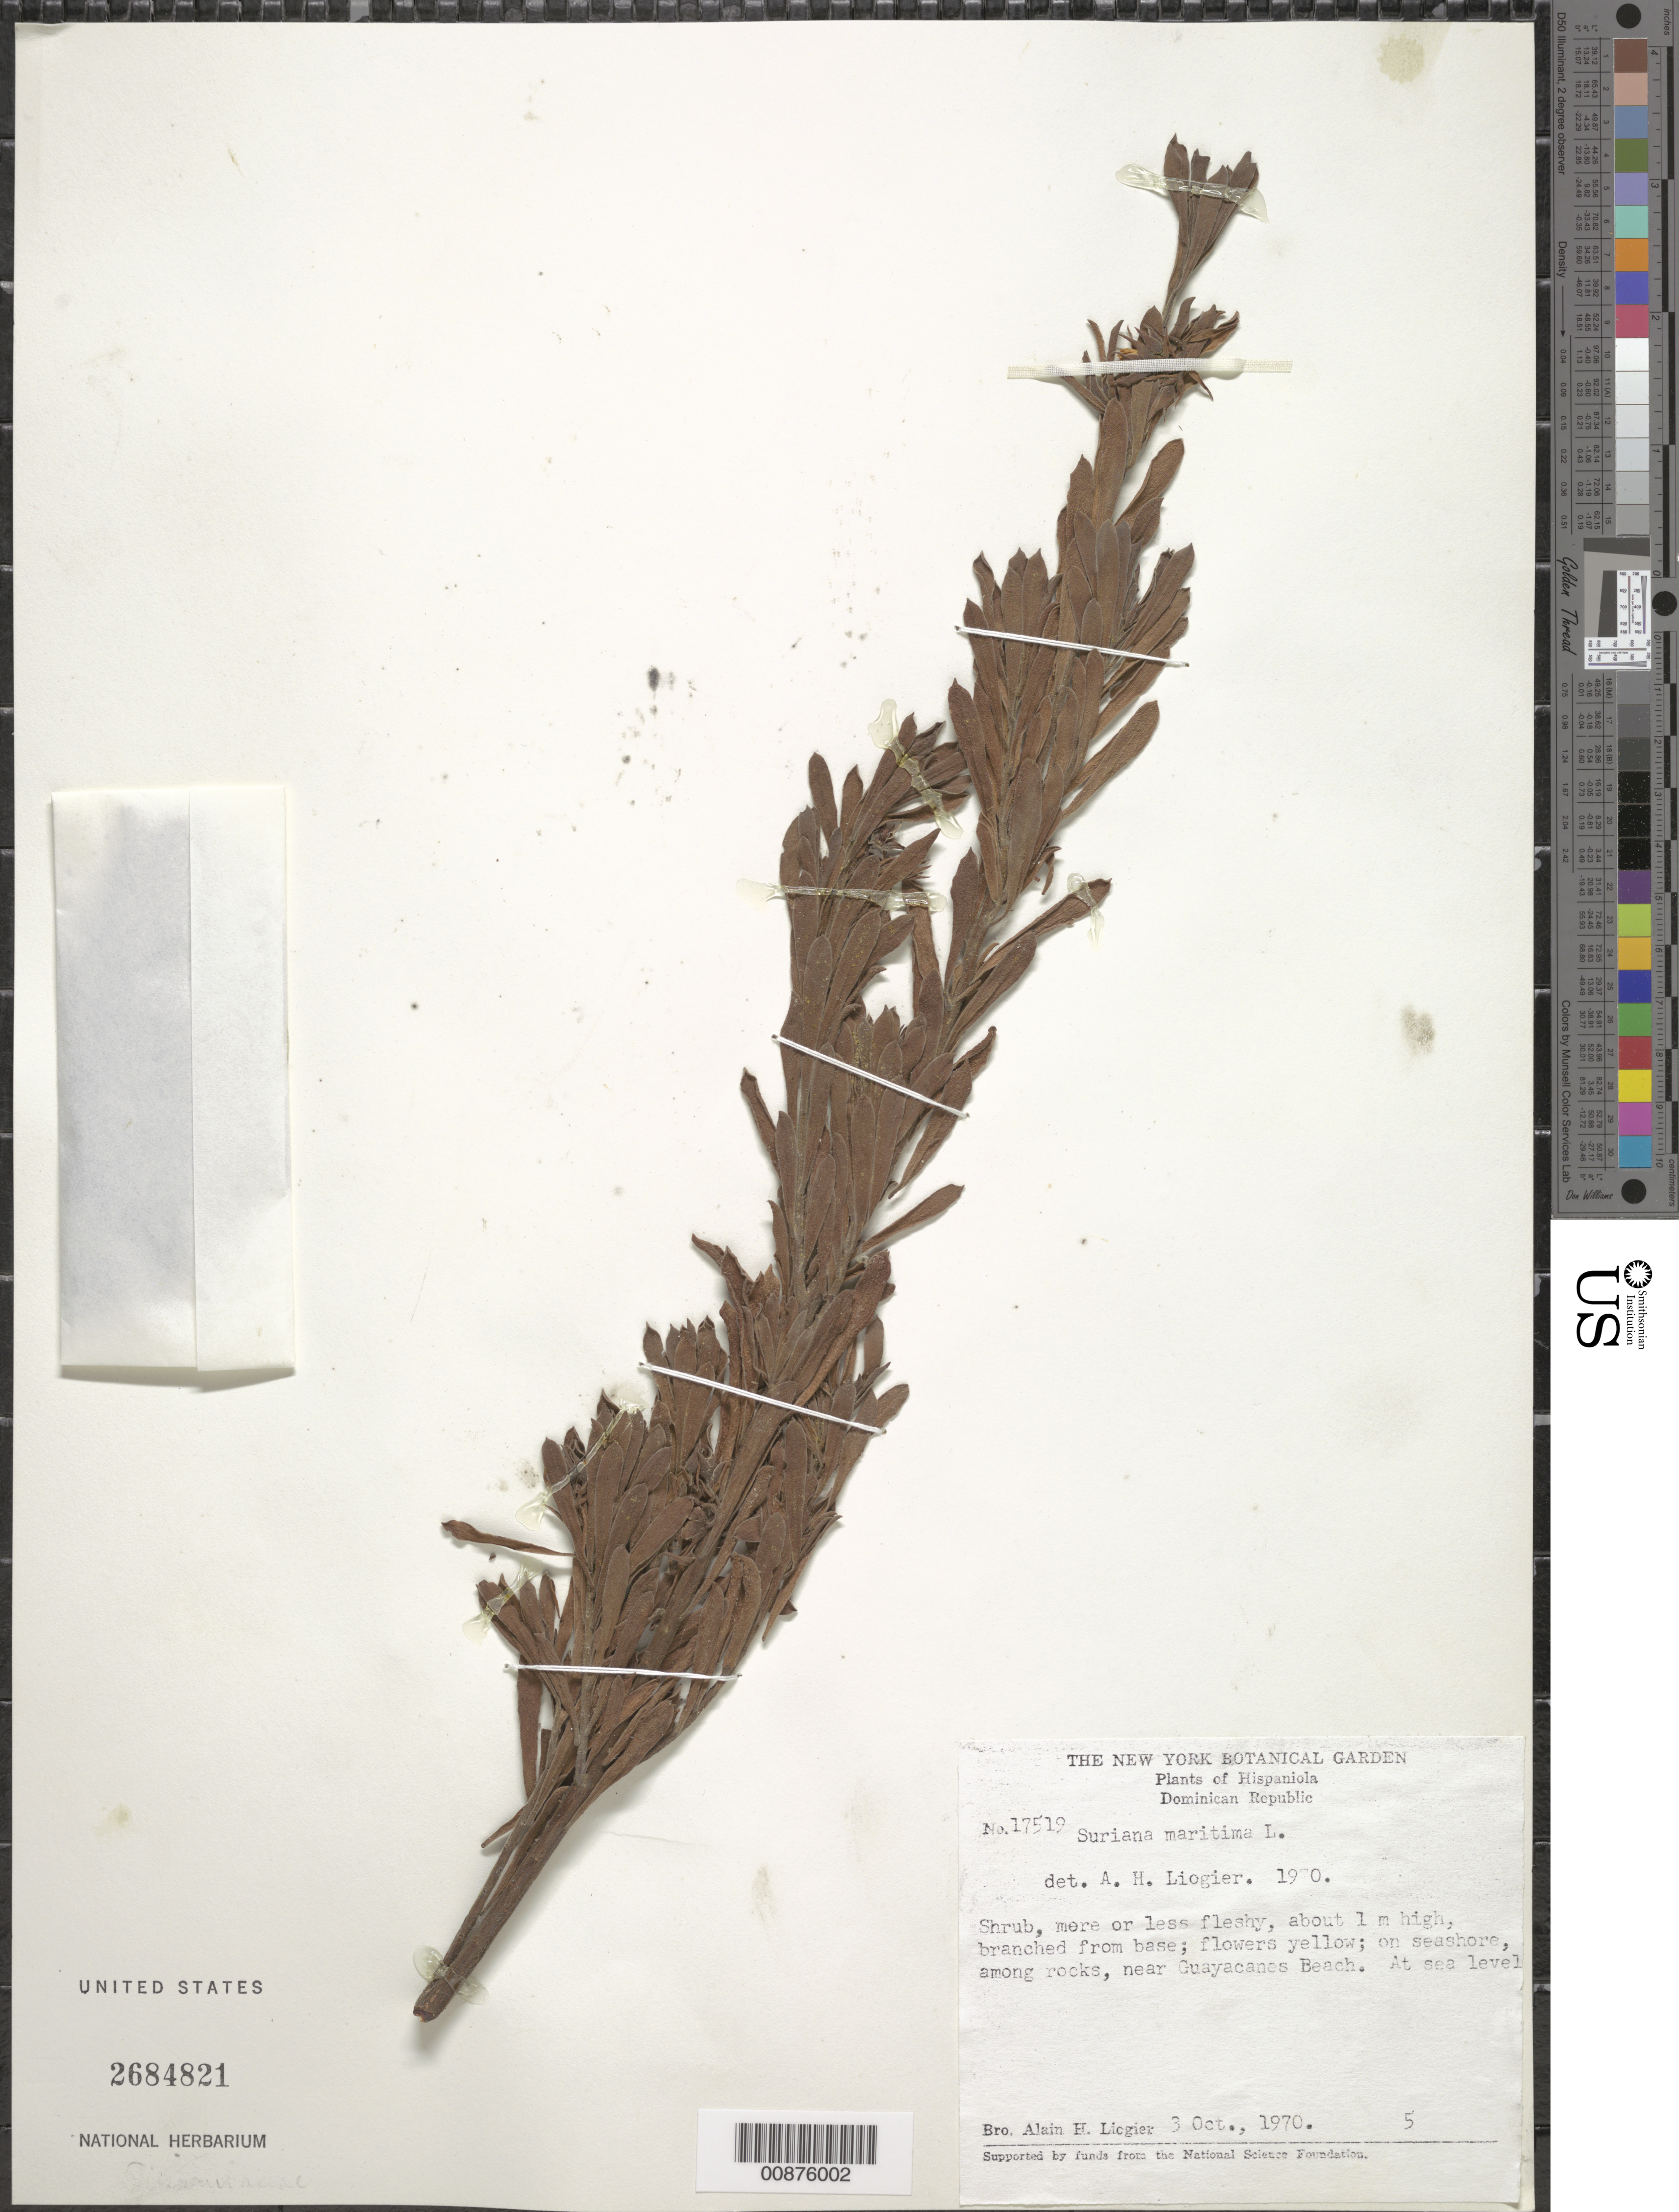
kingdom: Plantae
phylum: Tracheophyta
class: Magnoliopsida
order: Fabales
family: Surianaceae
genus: Suriana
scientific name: Suriana maritima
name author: L.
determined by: Liogier, Alain H.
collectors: A. H. Liogier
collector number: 17519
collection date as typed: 03 Oct 1970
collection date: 1970-10-03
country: Dominican Republic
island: Hispaniola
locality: Near Guayacanes Beach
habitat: On seashore among rocks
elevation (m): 0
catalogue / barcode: US 2684821